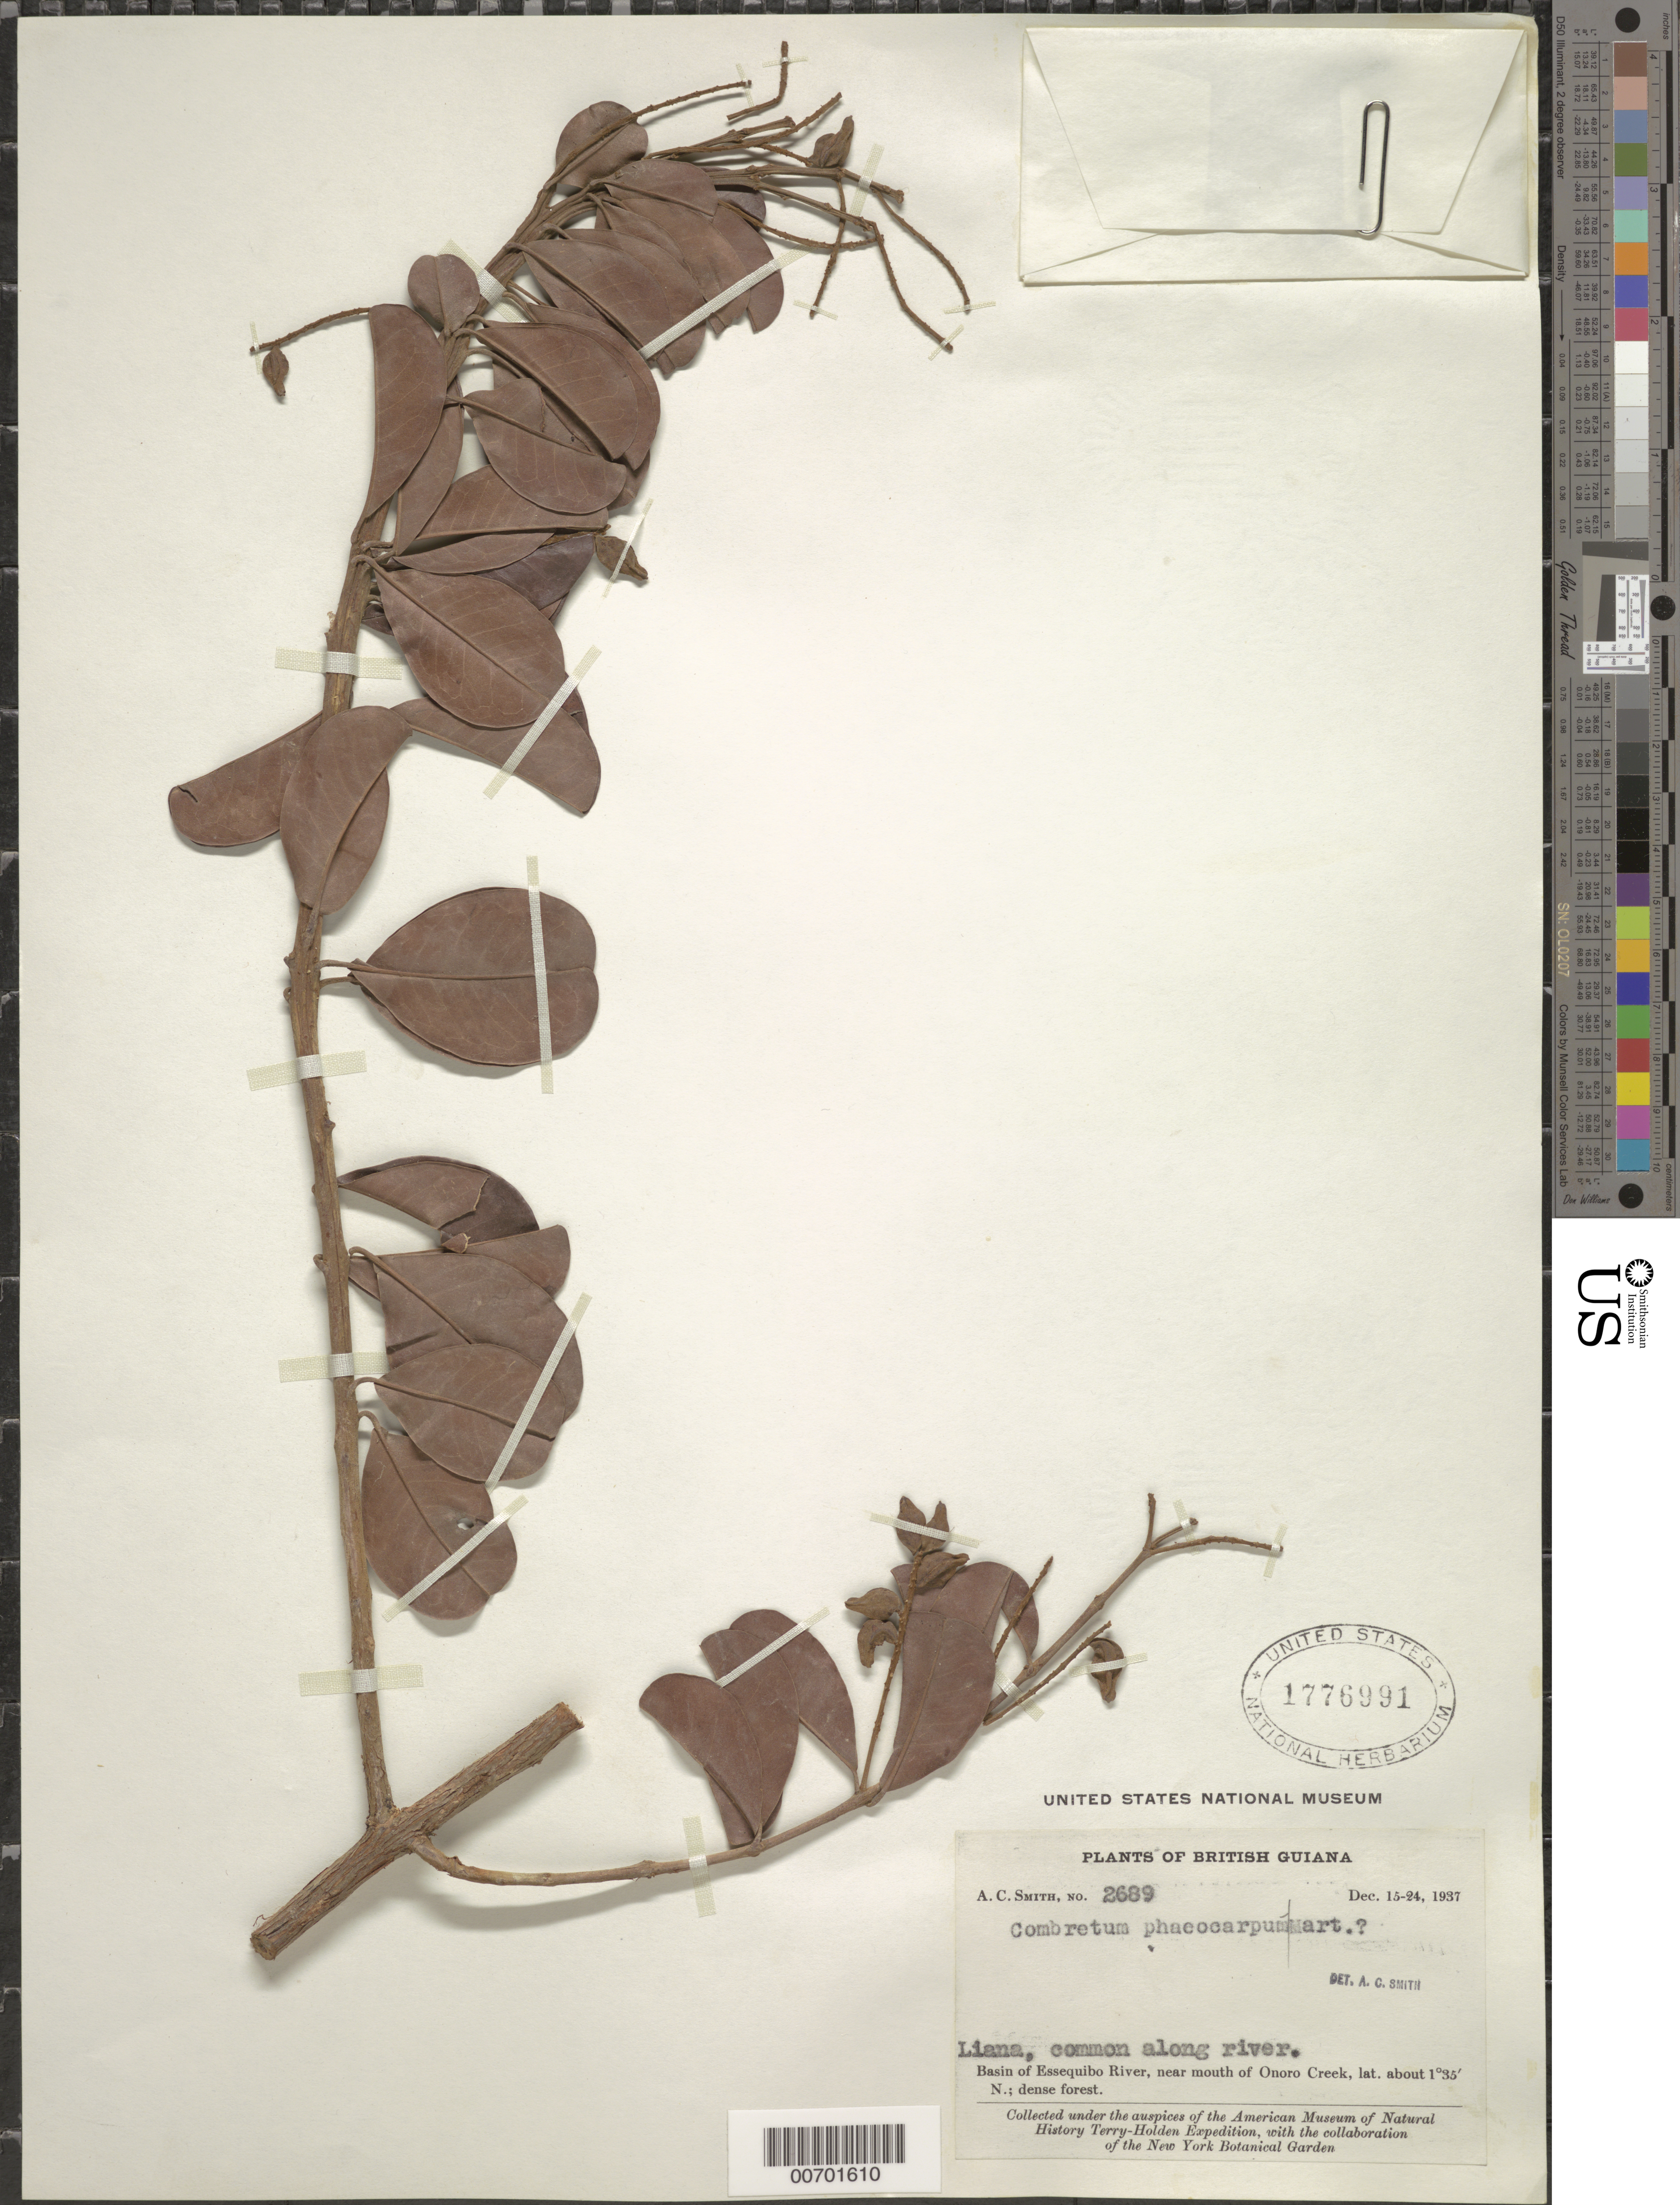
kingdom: Plantae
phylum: Tracheophyta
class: Magnoliopsida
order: Myrtales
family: Combretaceae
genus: Combretum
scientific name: Combretum phaeocarpum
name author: Mart.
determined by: Smith, A. C.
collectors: A. C. Smith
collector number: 2689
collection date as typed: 15-Dec-37 to 24-Dec-37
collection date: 1937-12-15/1937-12-24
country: Guyana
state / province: U. Takutu-U. Essequibo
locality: Onoro Creek (near mouth), Essequibo River basin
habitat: Dense forest; along river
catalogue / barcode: US 1776991